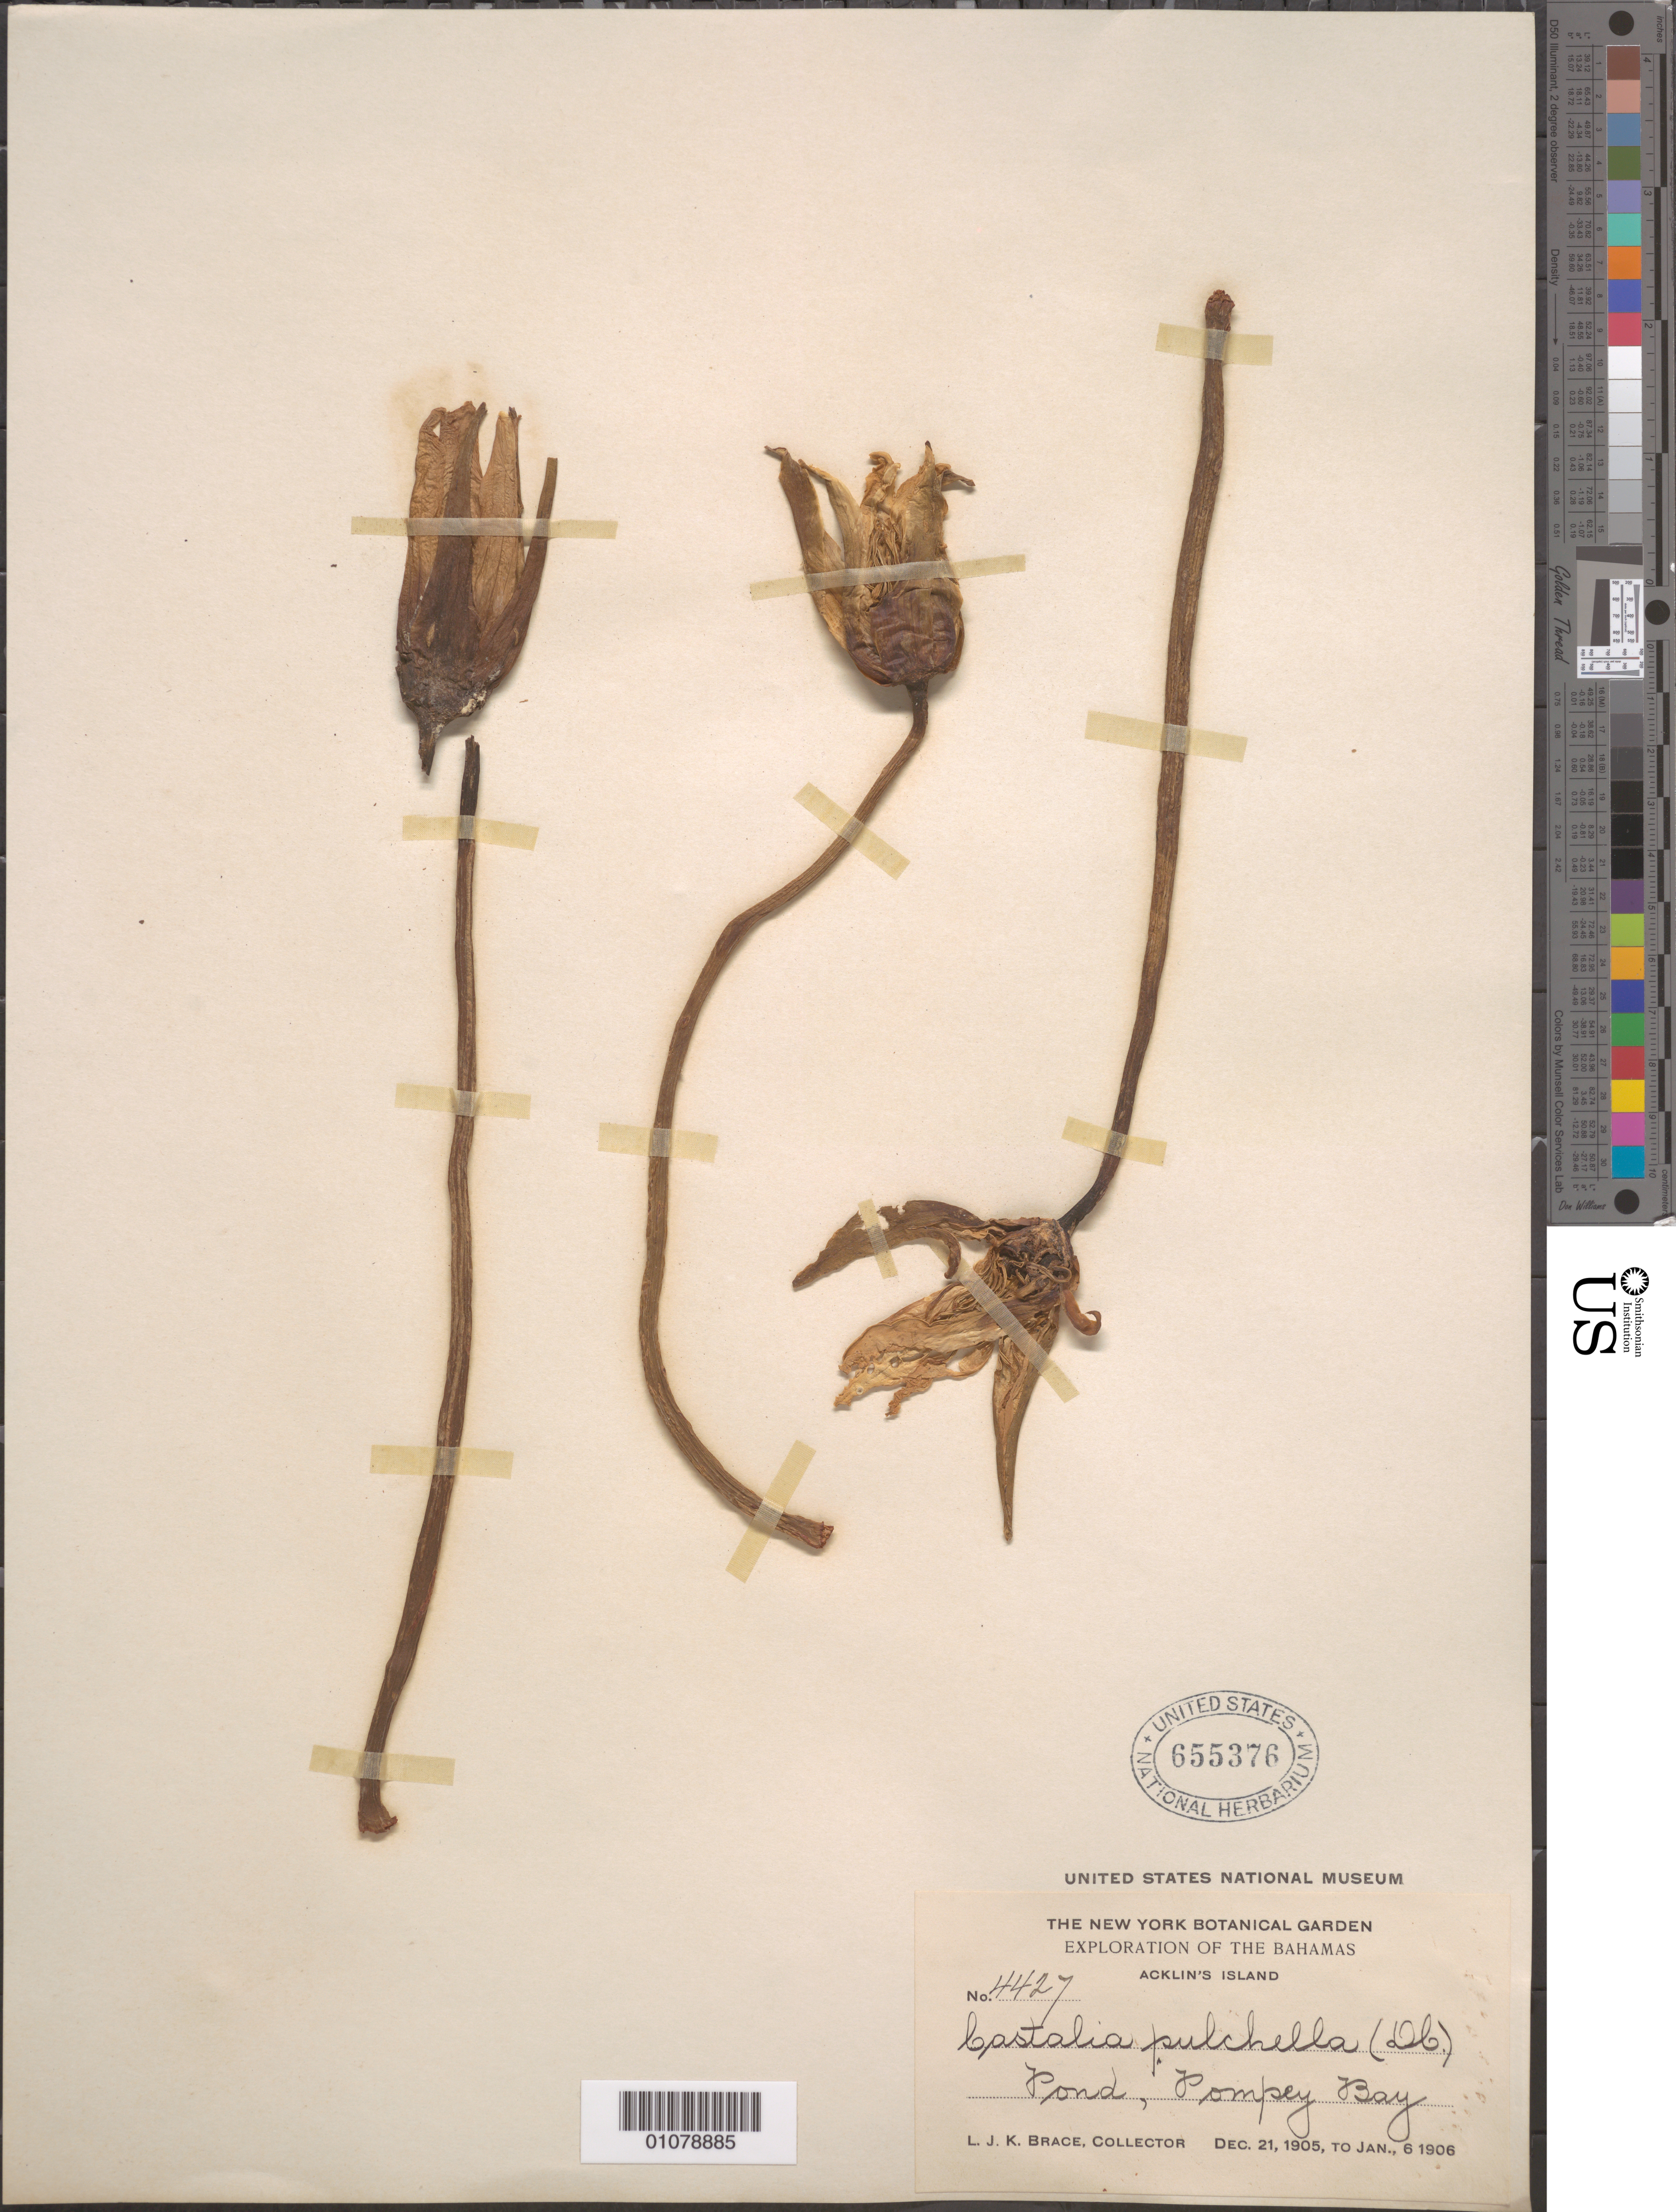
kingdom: Plantae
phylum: Tracheophyta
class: Magnoliopsida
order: Nymphaeales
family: Nymphaeaceae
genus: Nymphaea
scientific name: Nymphaea ampla var. pulchella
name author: (DC.) Casp.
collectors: L. J. K. Brace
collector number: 4427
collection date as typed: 21 Dec 1905 to 06 Jan 1906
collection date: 1905-12-21/1906-01-06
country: Bahamas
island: Acklin's I.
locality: Acklin's Island, Pompey Bay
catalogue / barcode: US 655376